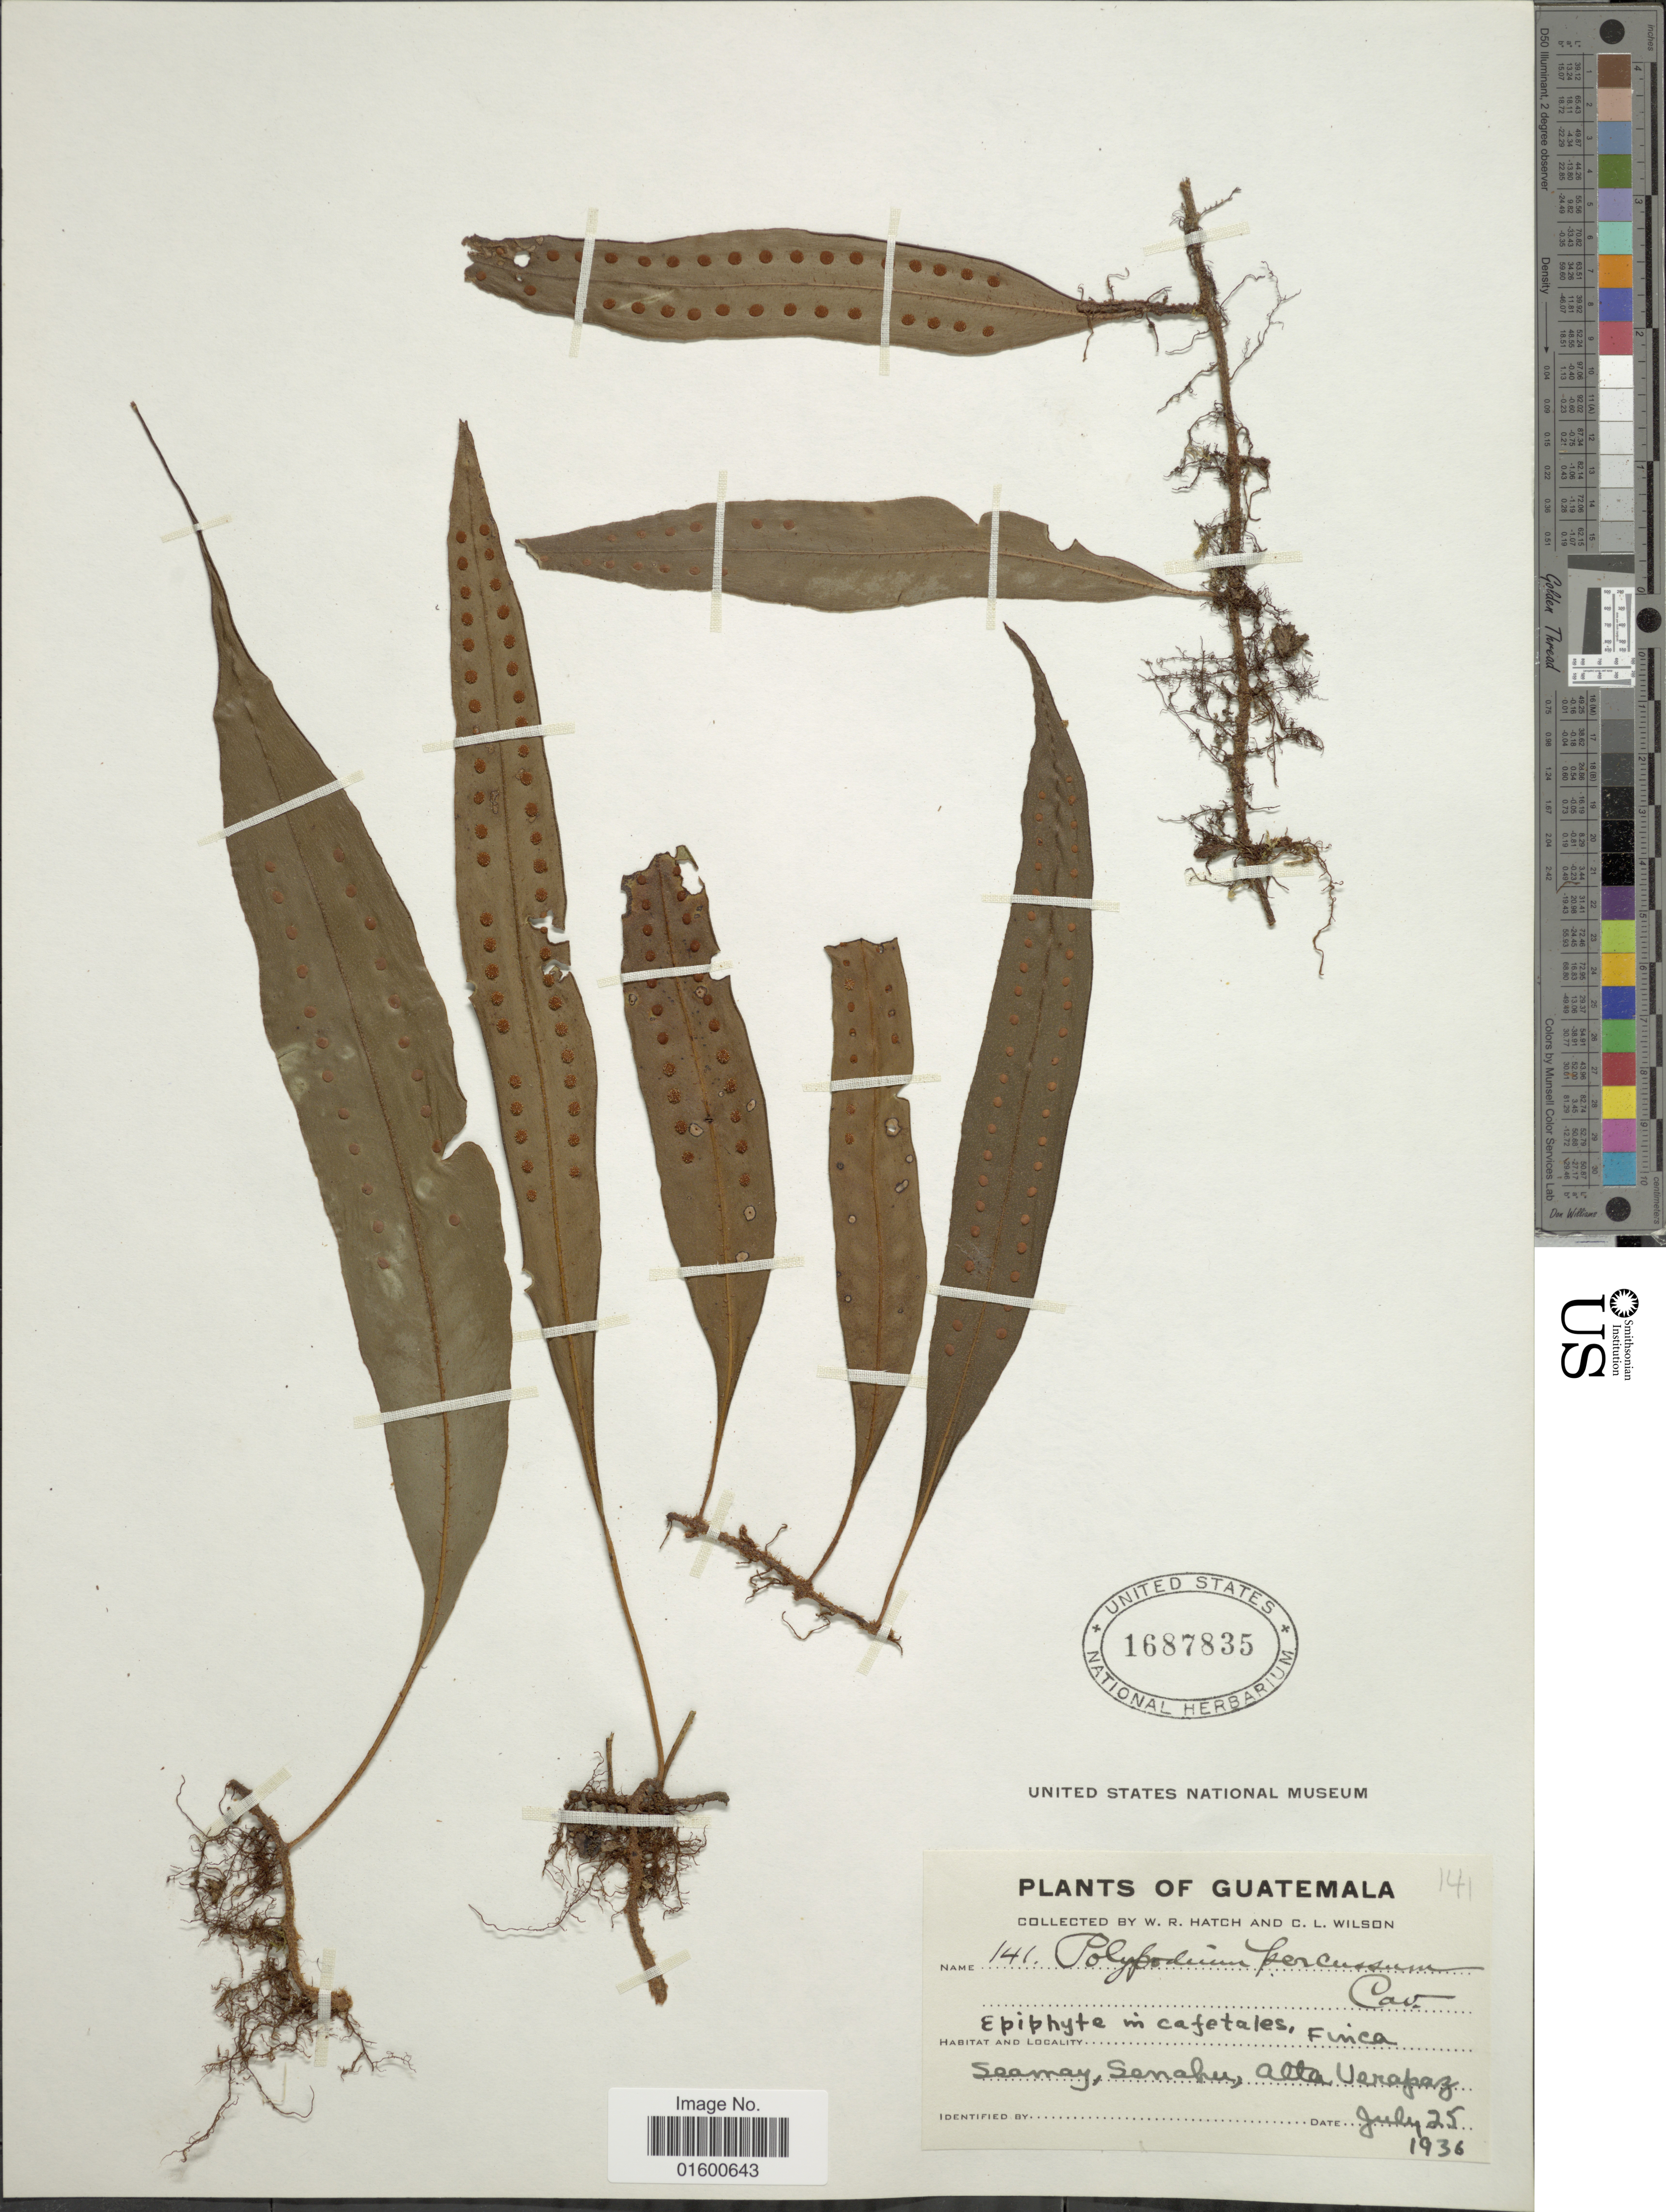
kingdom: Plantae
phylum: Tracheophyta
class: Polypodiopsida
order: Polypodiales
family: Polypodiaceae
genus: Microgramma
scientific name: Microgramma percussa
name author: (Cav.) de la Sota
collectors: W. Hatch & C. L. Wilson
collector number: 141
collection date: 1936-07-25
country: Guatemala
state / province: Alta Verapaz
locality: Finca Seamay, Senahu, Alta Verapaz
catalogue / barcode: US 1687835